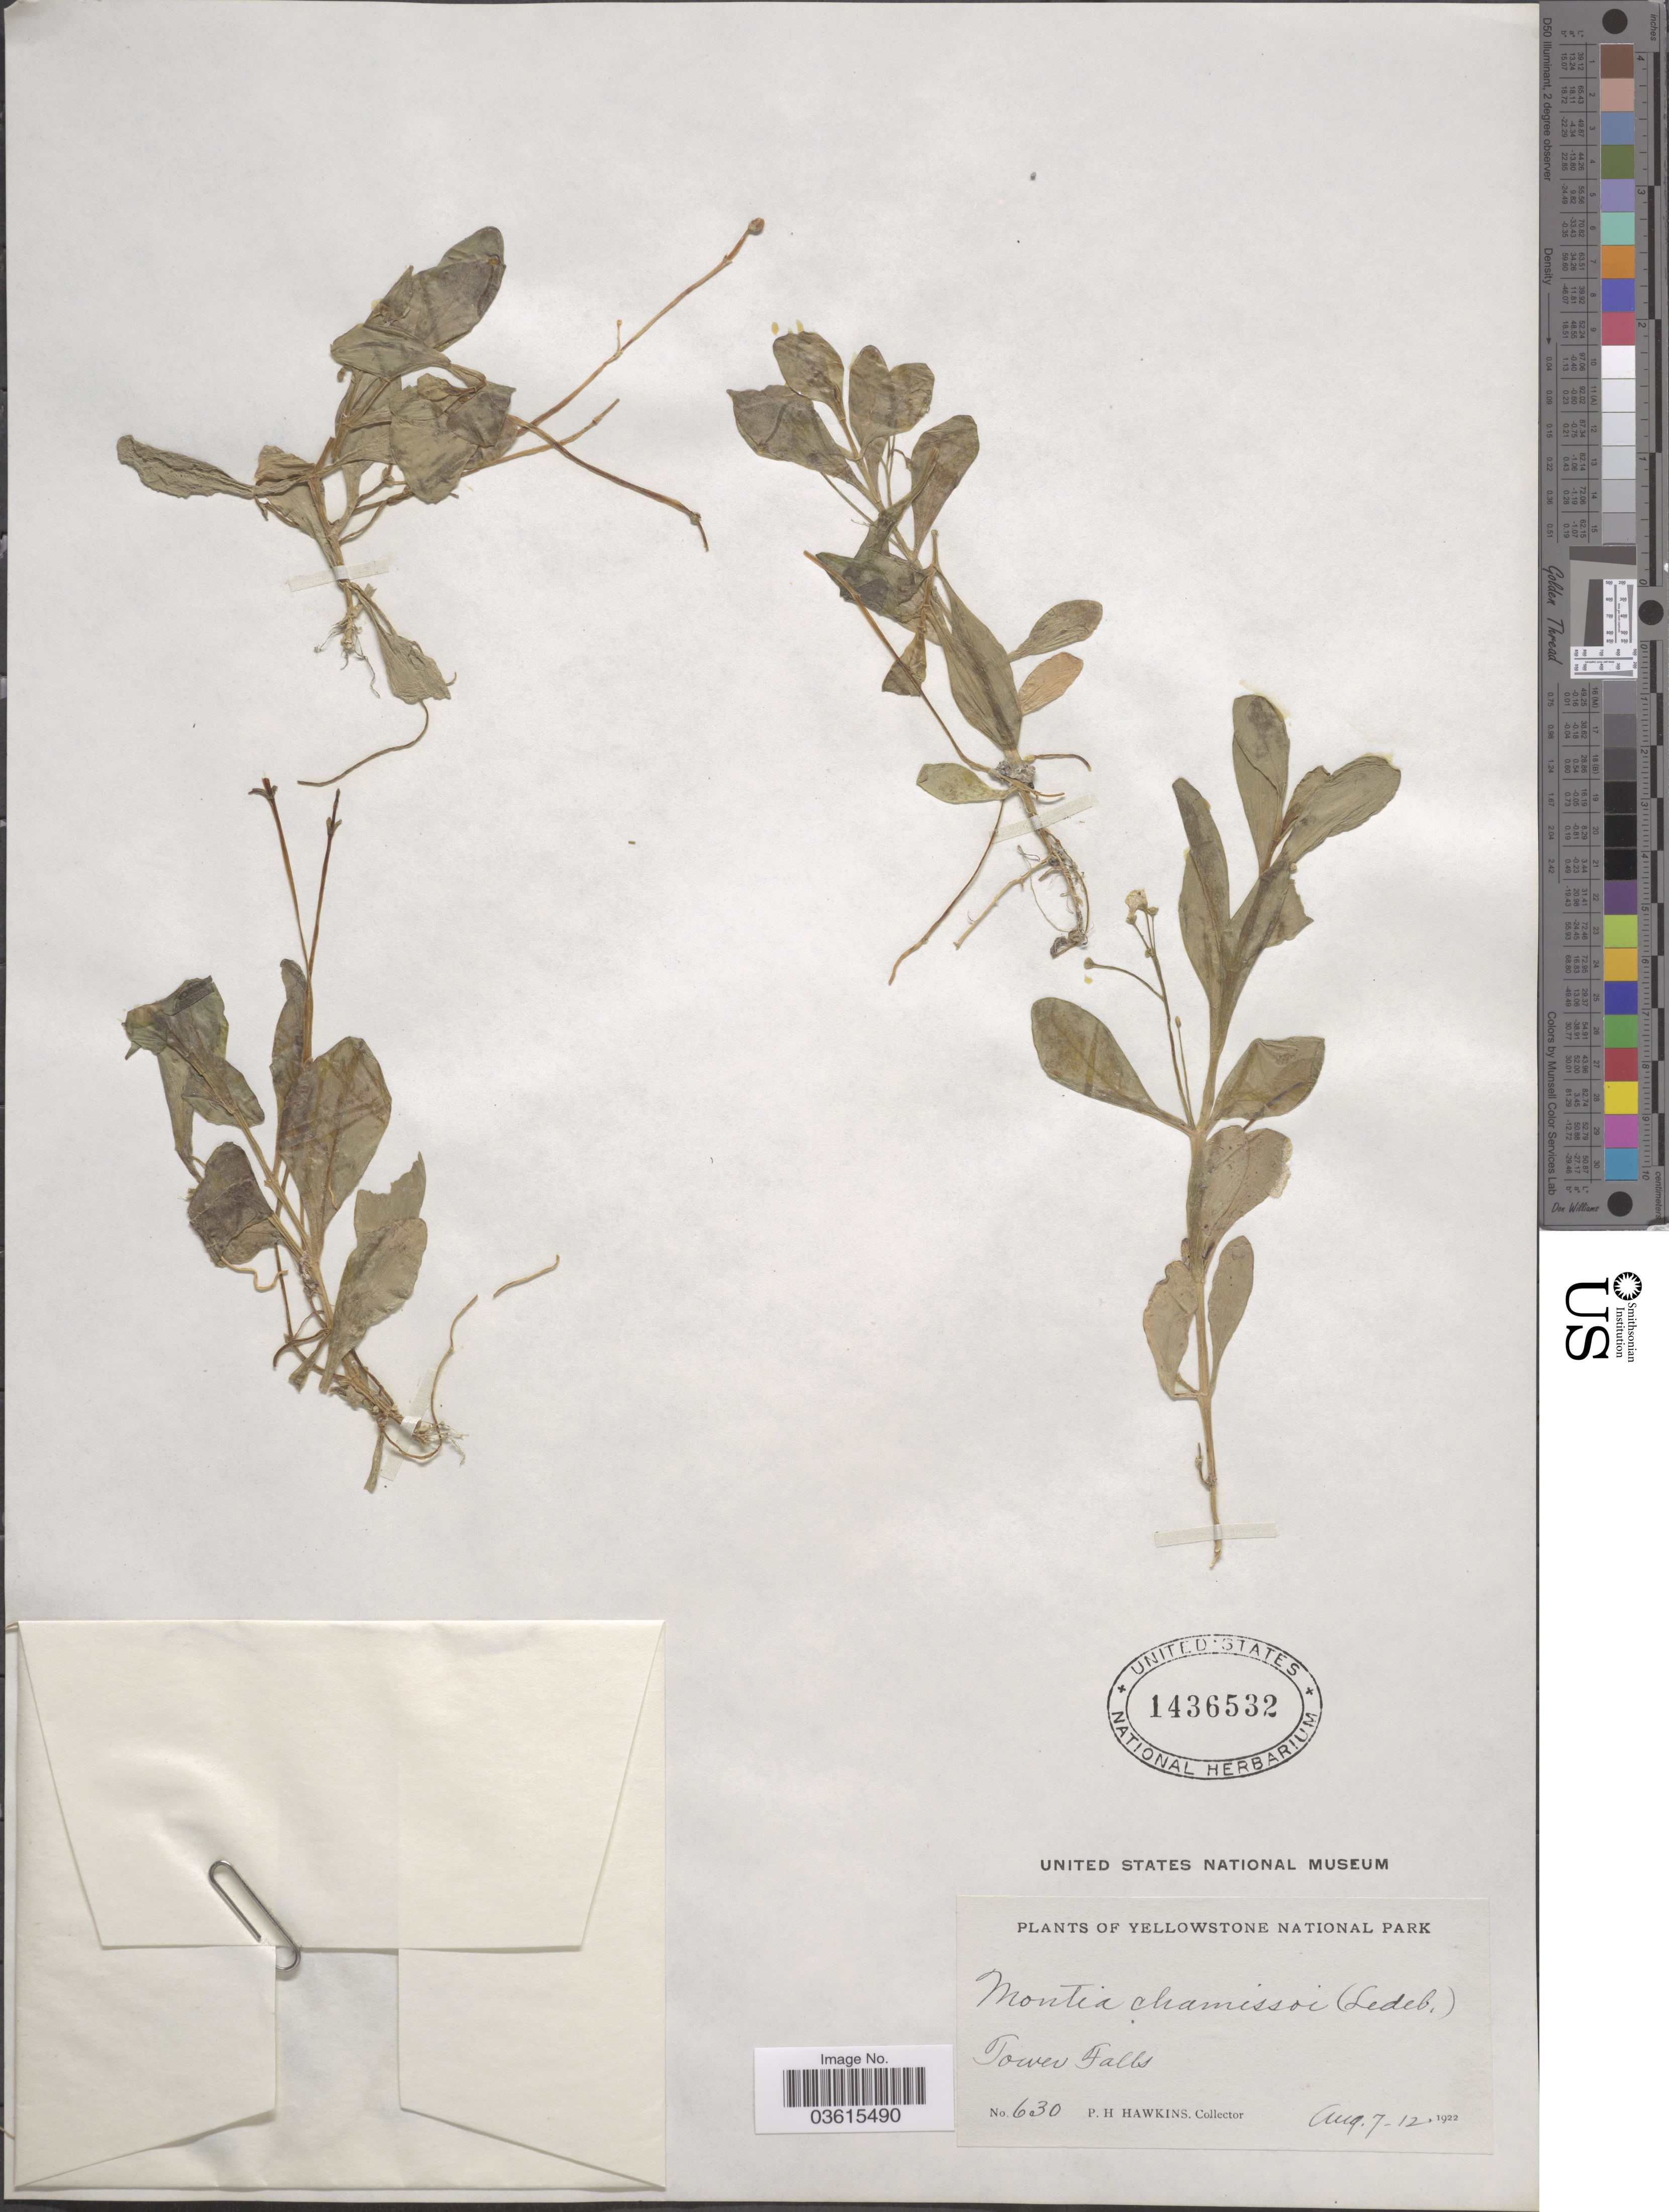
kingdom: Plantae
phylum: Tracheophyta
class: Magnoliopsida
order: Caryophyllales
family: Montiaceae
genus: Montia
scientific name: Montia chamissoi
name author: (Ledeb. ex Spreng.) Greene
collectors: P. Hawkins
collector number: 630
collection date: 1922-08-07/1922-08-12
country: United States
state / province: Wyoming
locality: Yellowstone National Park. Tower Falls.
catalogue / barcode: US 1436532